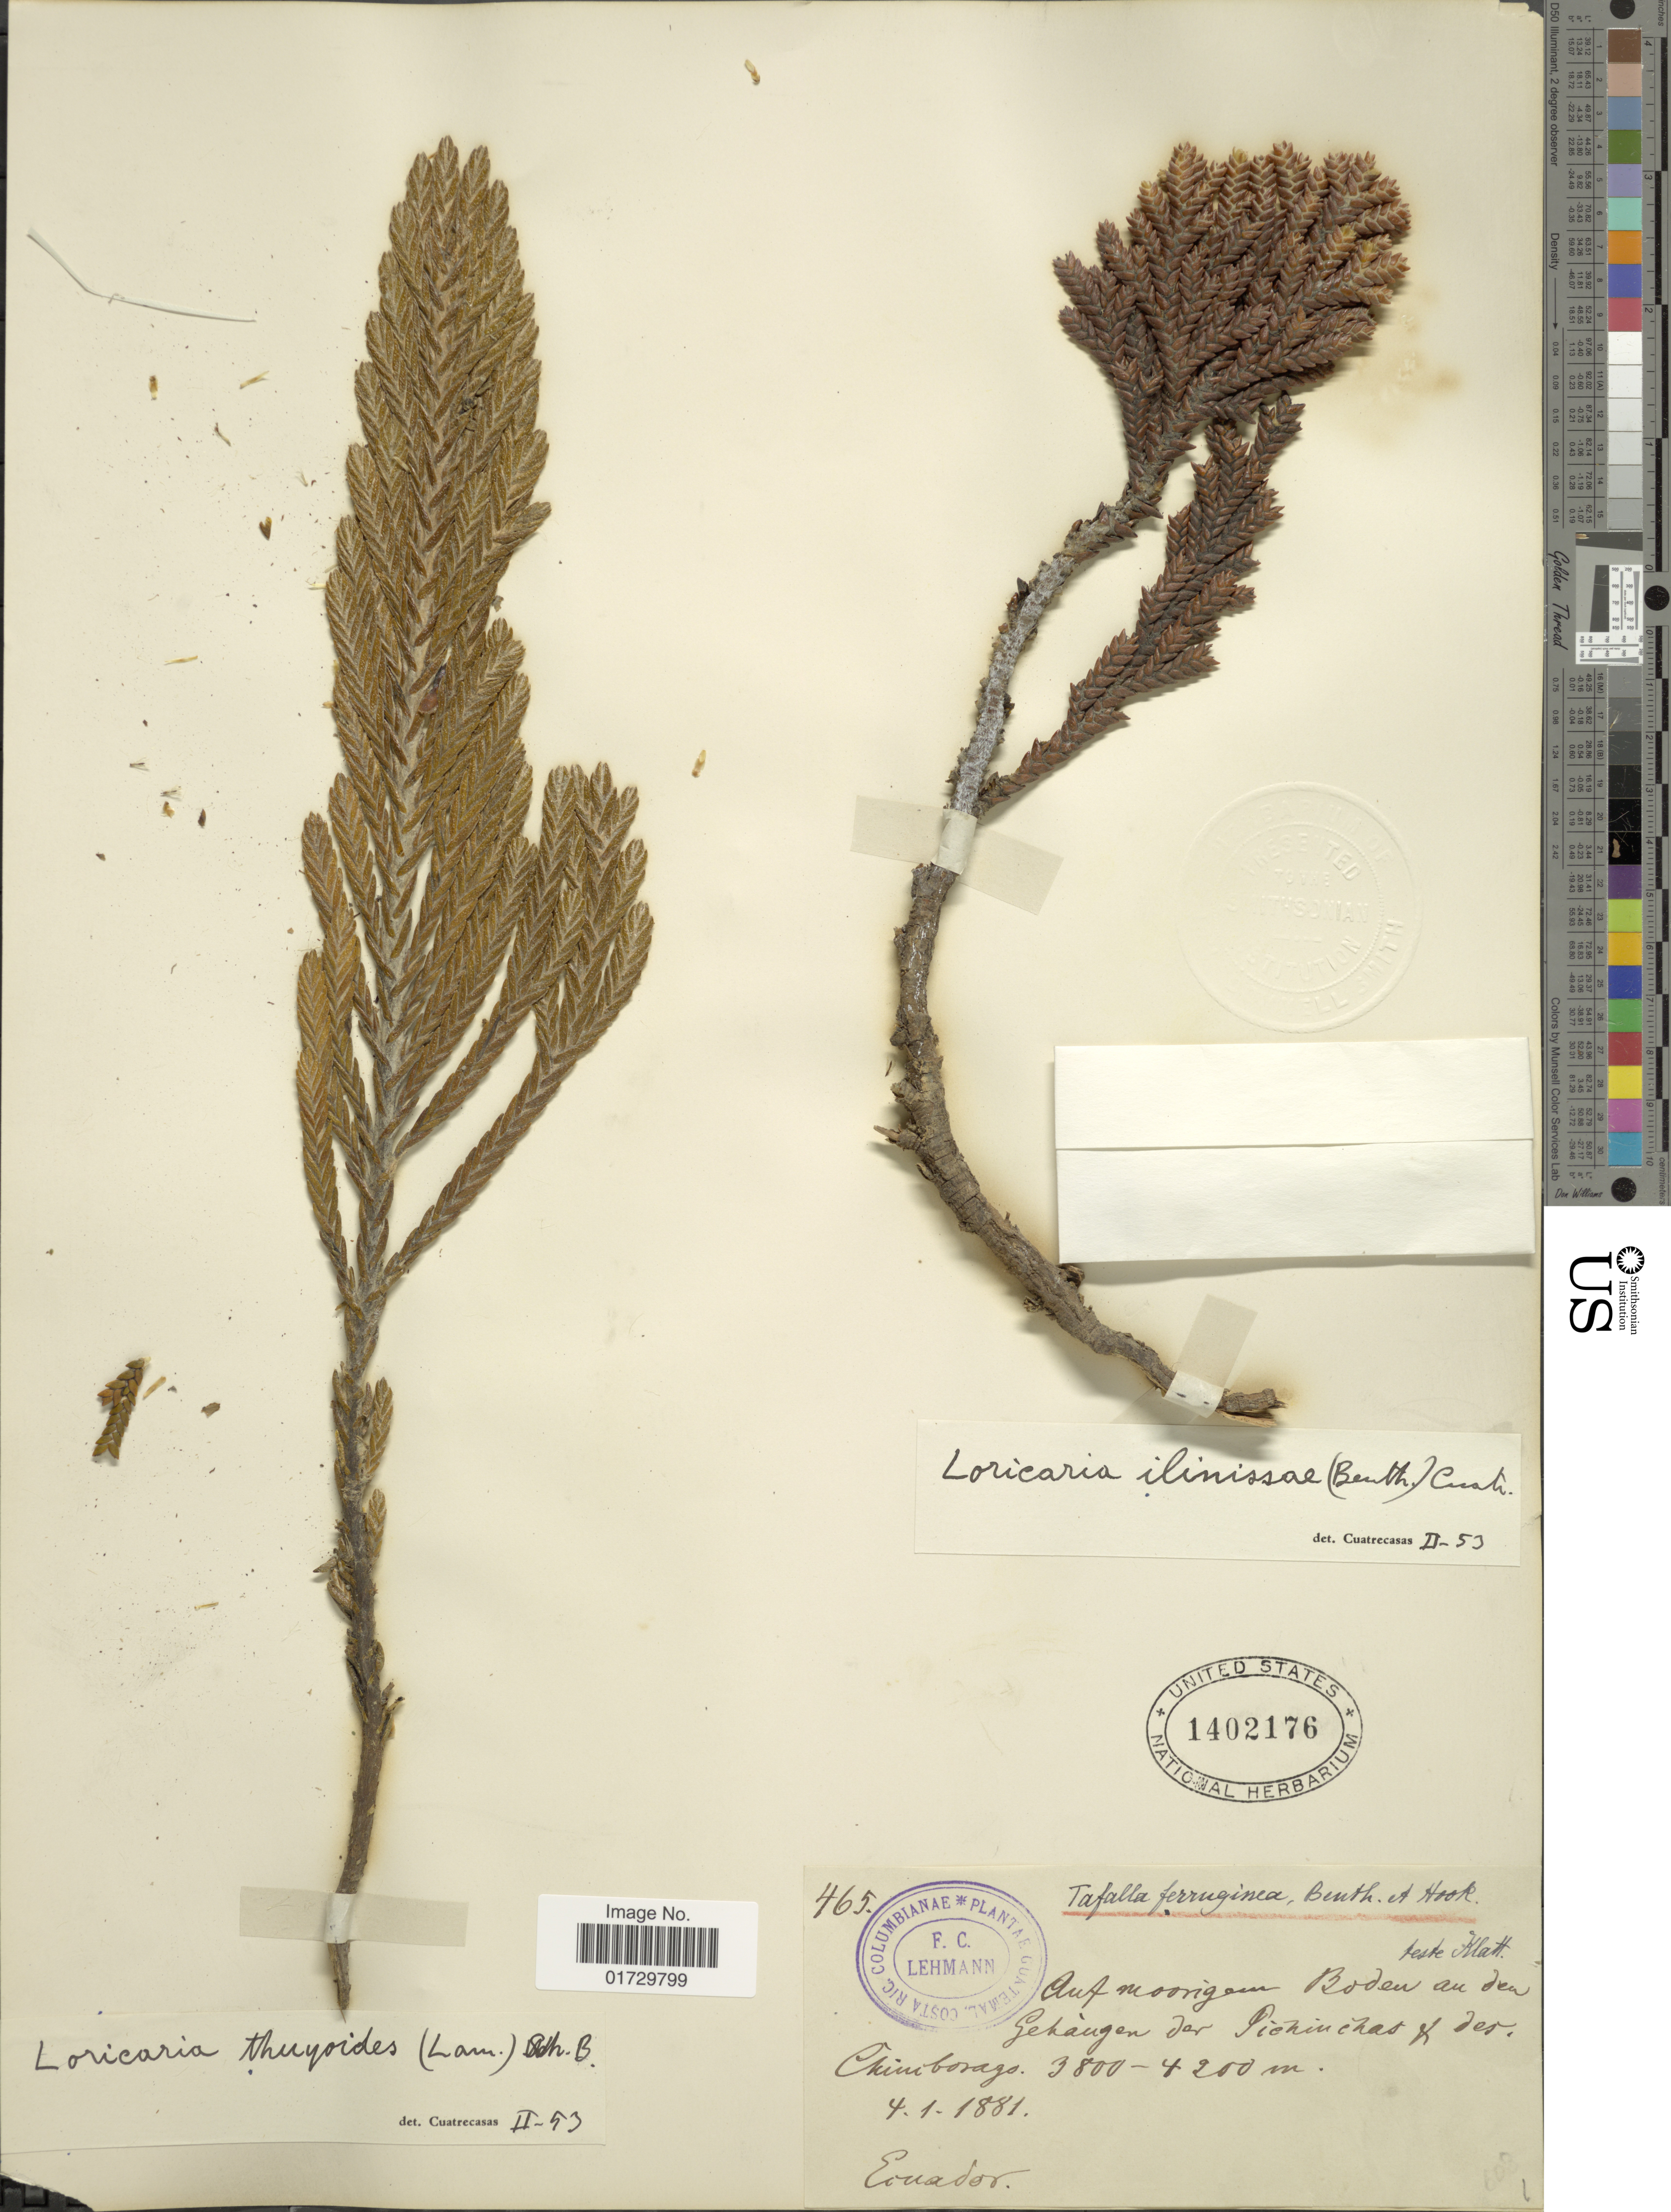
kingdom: Plantae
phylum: Tracheophyta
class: Magnoliopsida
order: Asterales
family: Asteraceae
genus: Loricaria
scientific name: Loricaria ilinissae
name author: (Benth.) Cuatrec.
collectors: F. C. Lehmann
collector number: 465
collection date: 1881-01-04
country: Ecuador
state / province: Pichincha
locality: Auf moorigem Boden an den Gehangen der Pichinchas & der Chimborazo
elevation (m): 3800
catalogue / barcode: US 1402176